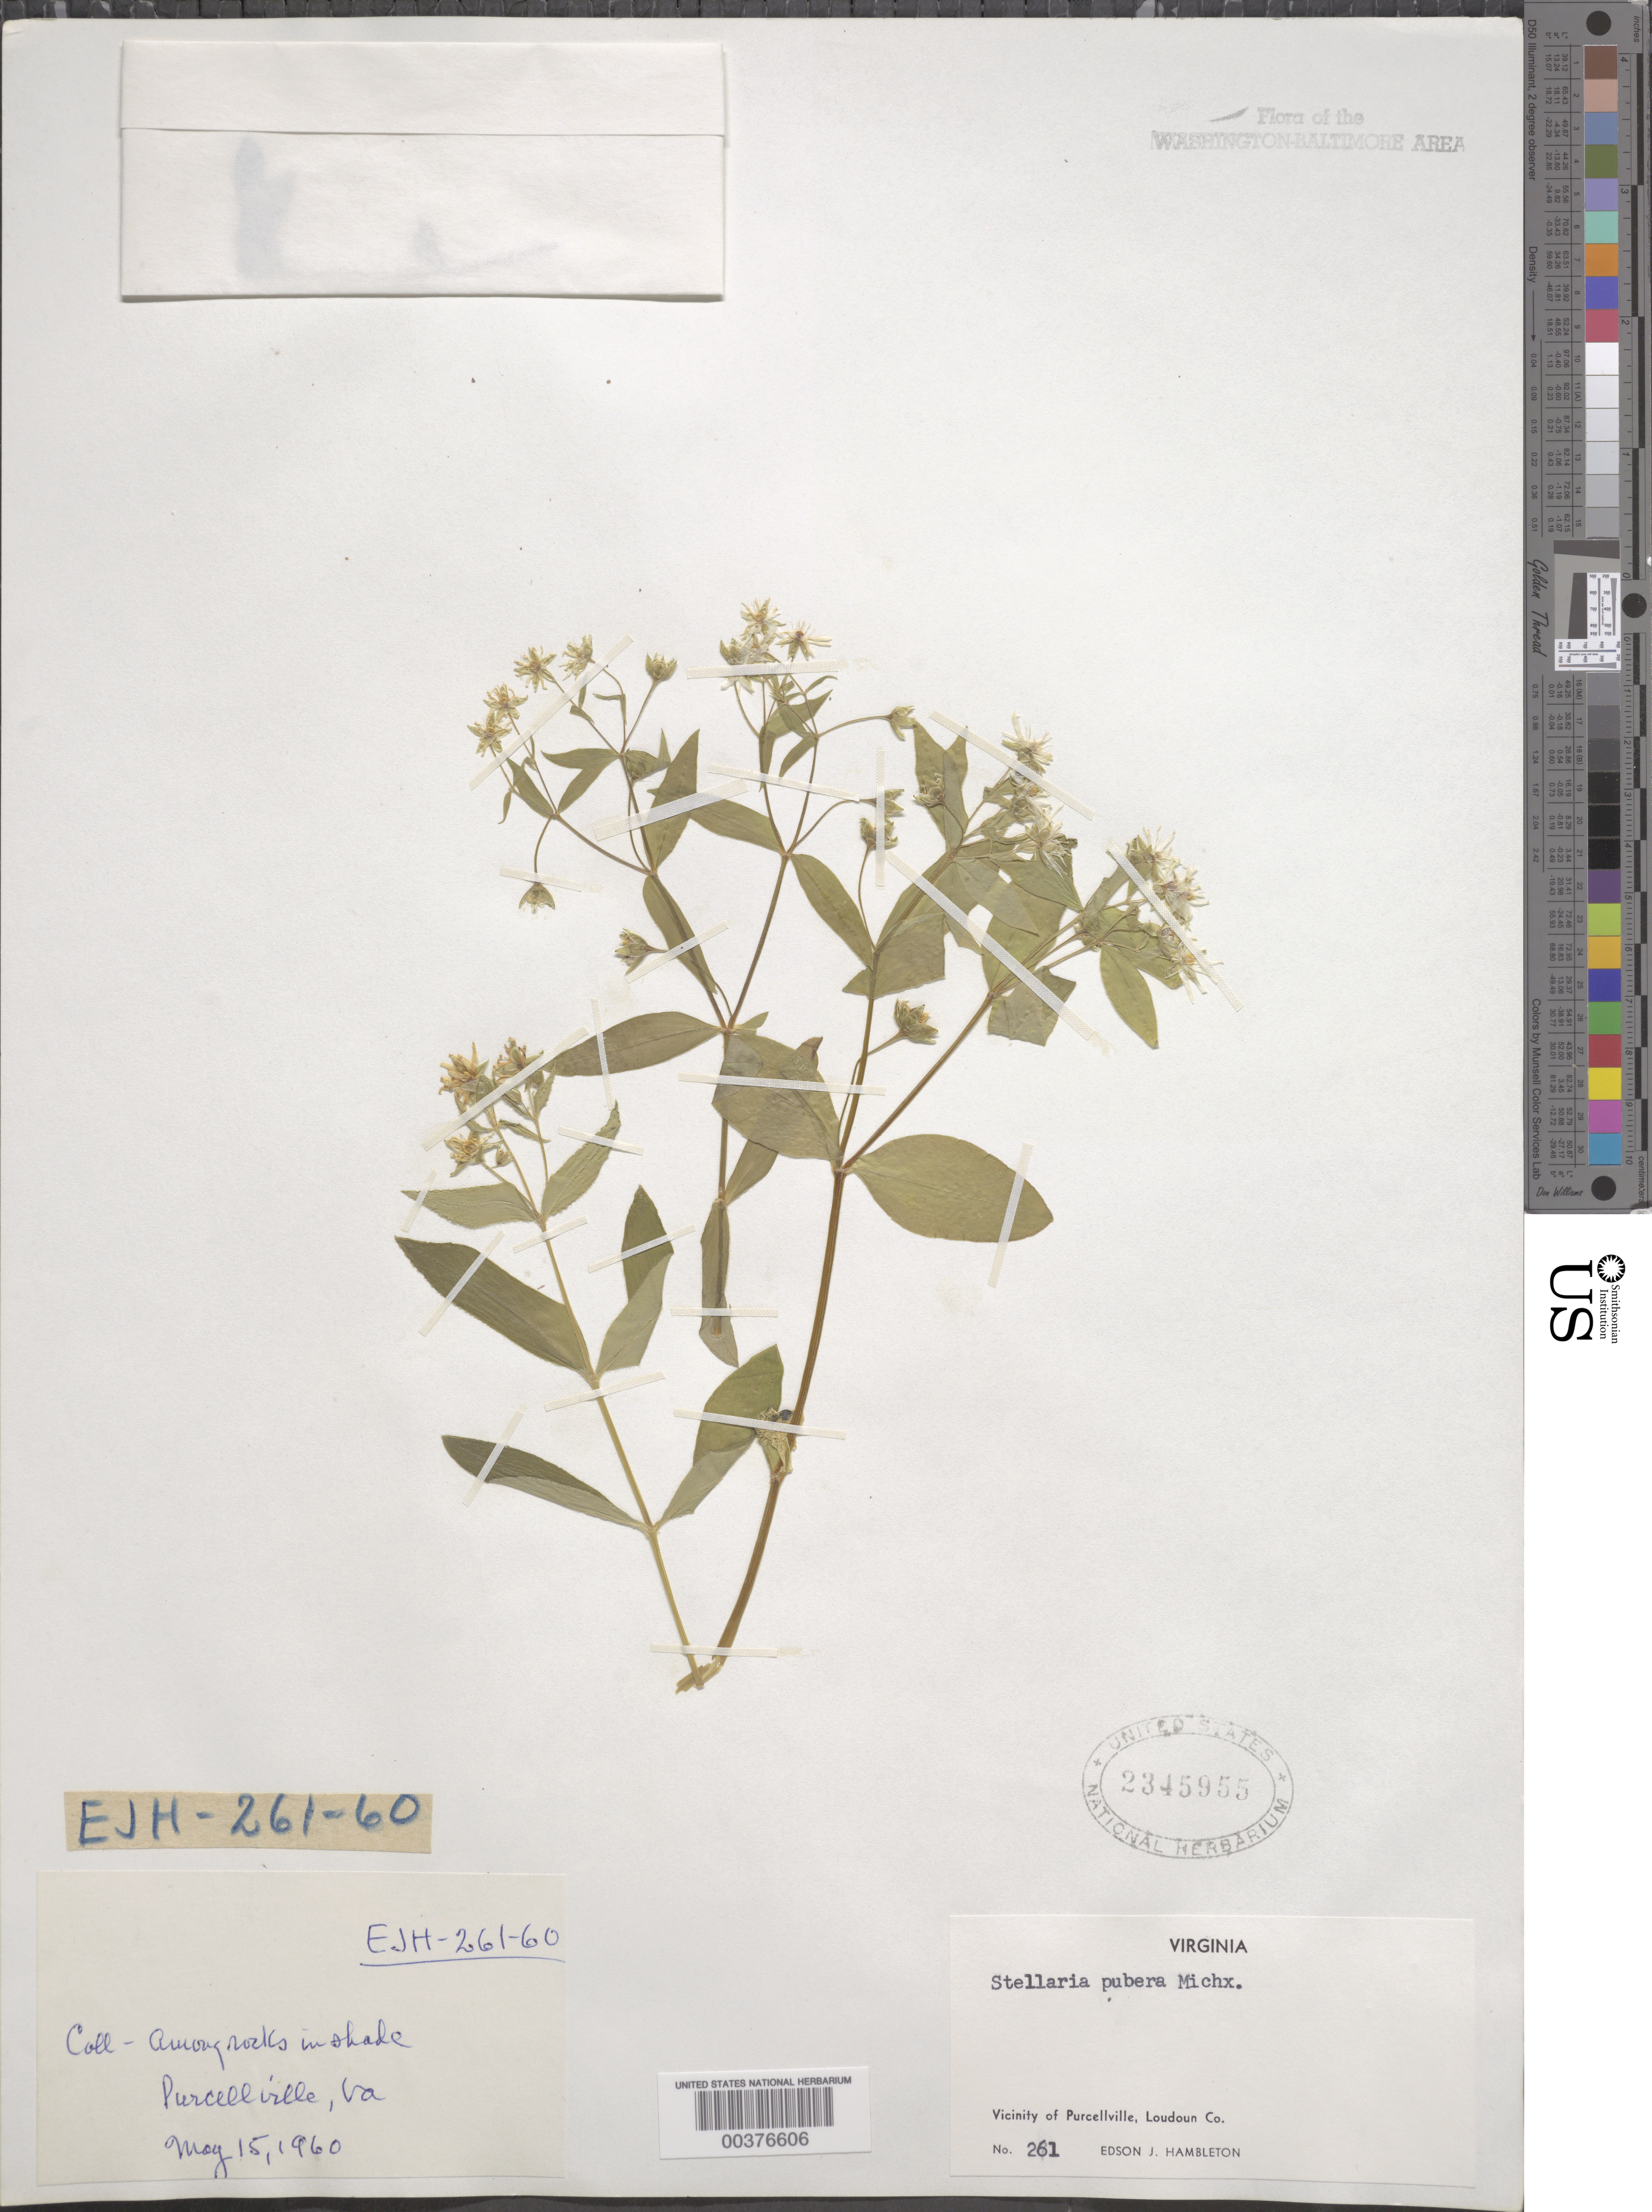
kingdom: Plantae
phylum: Tracheophyta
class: Magnoliopsida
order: Caryophyllales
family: Caryophyllaceae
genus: Stellaria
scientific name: Stellaria pubera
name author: Michx.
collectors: E. Hambleton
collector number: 261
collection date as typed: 15 May 1960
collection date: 1960-05-15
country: United States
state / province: Virginia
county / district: Loudoun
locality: Purcellville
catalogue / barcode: US 2345955